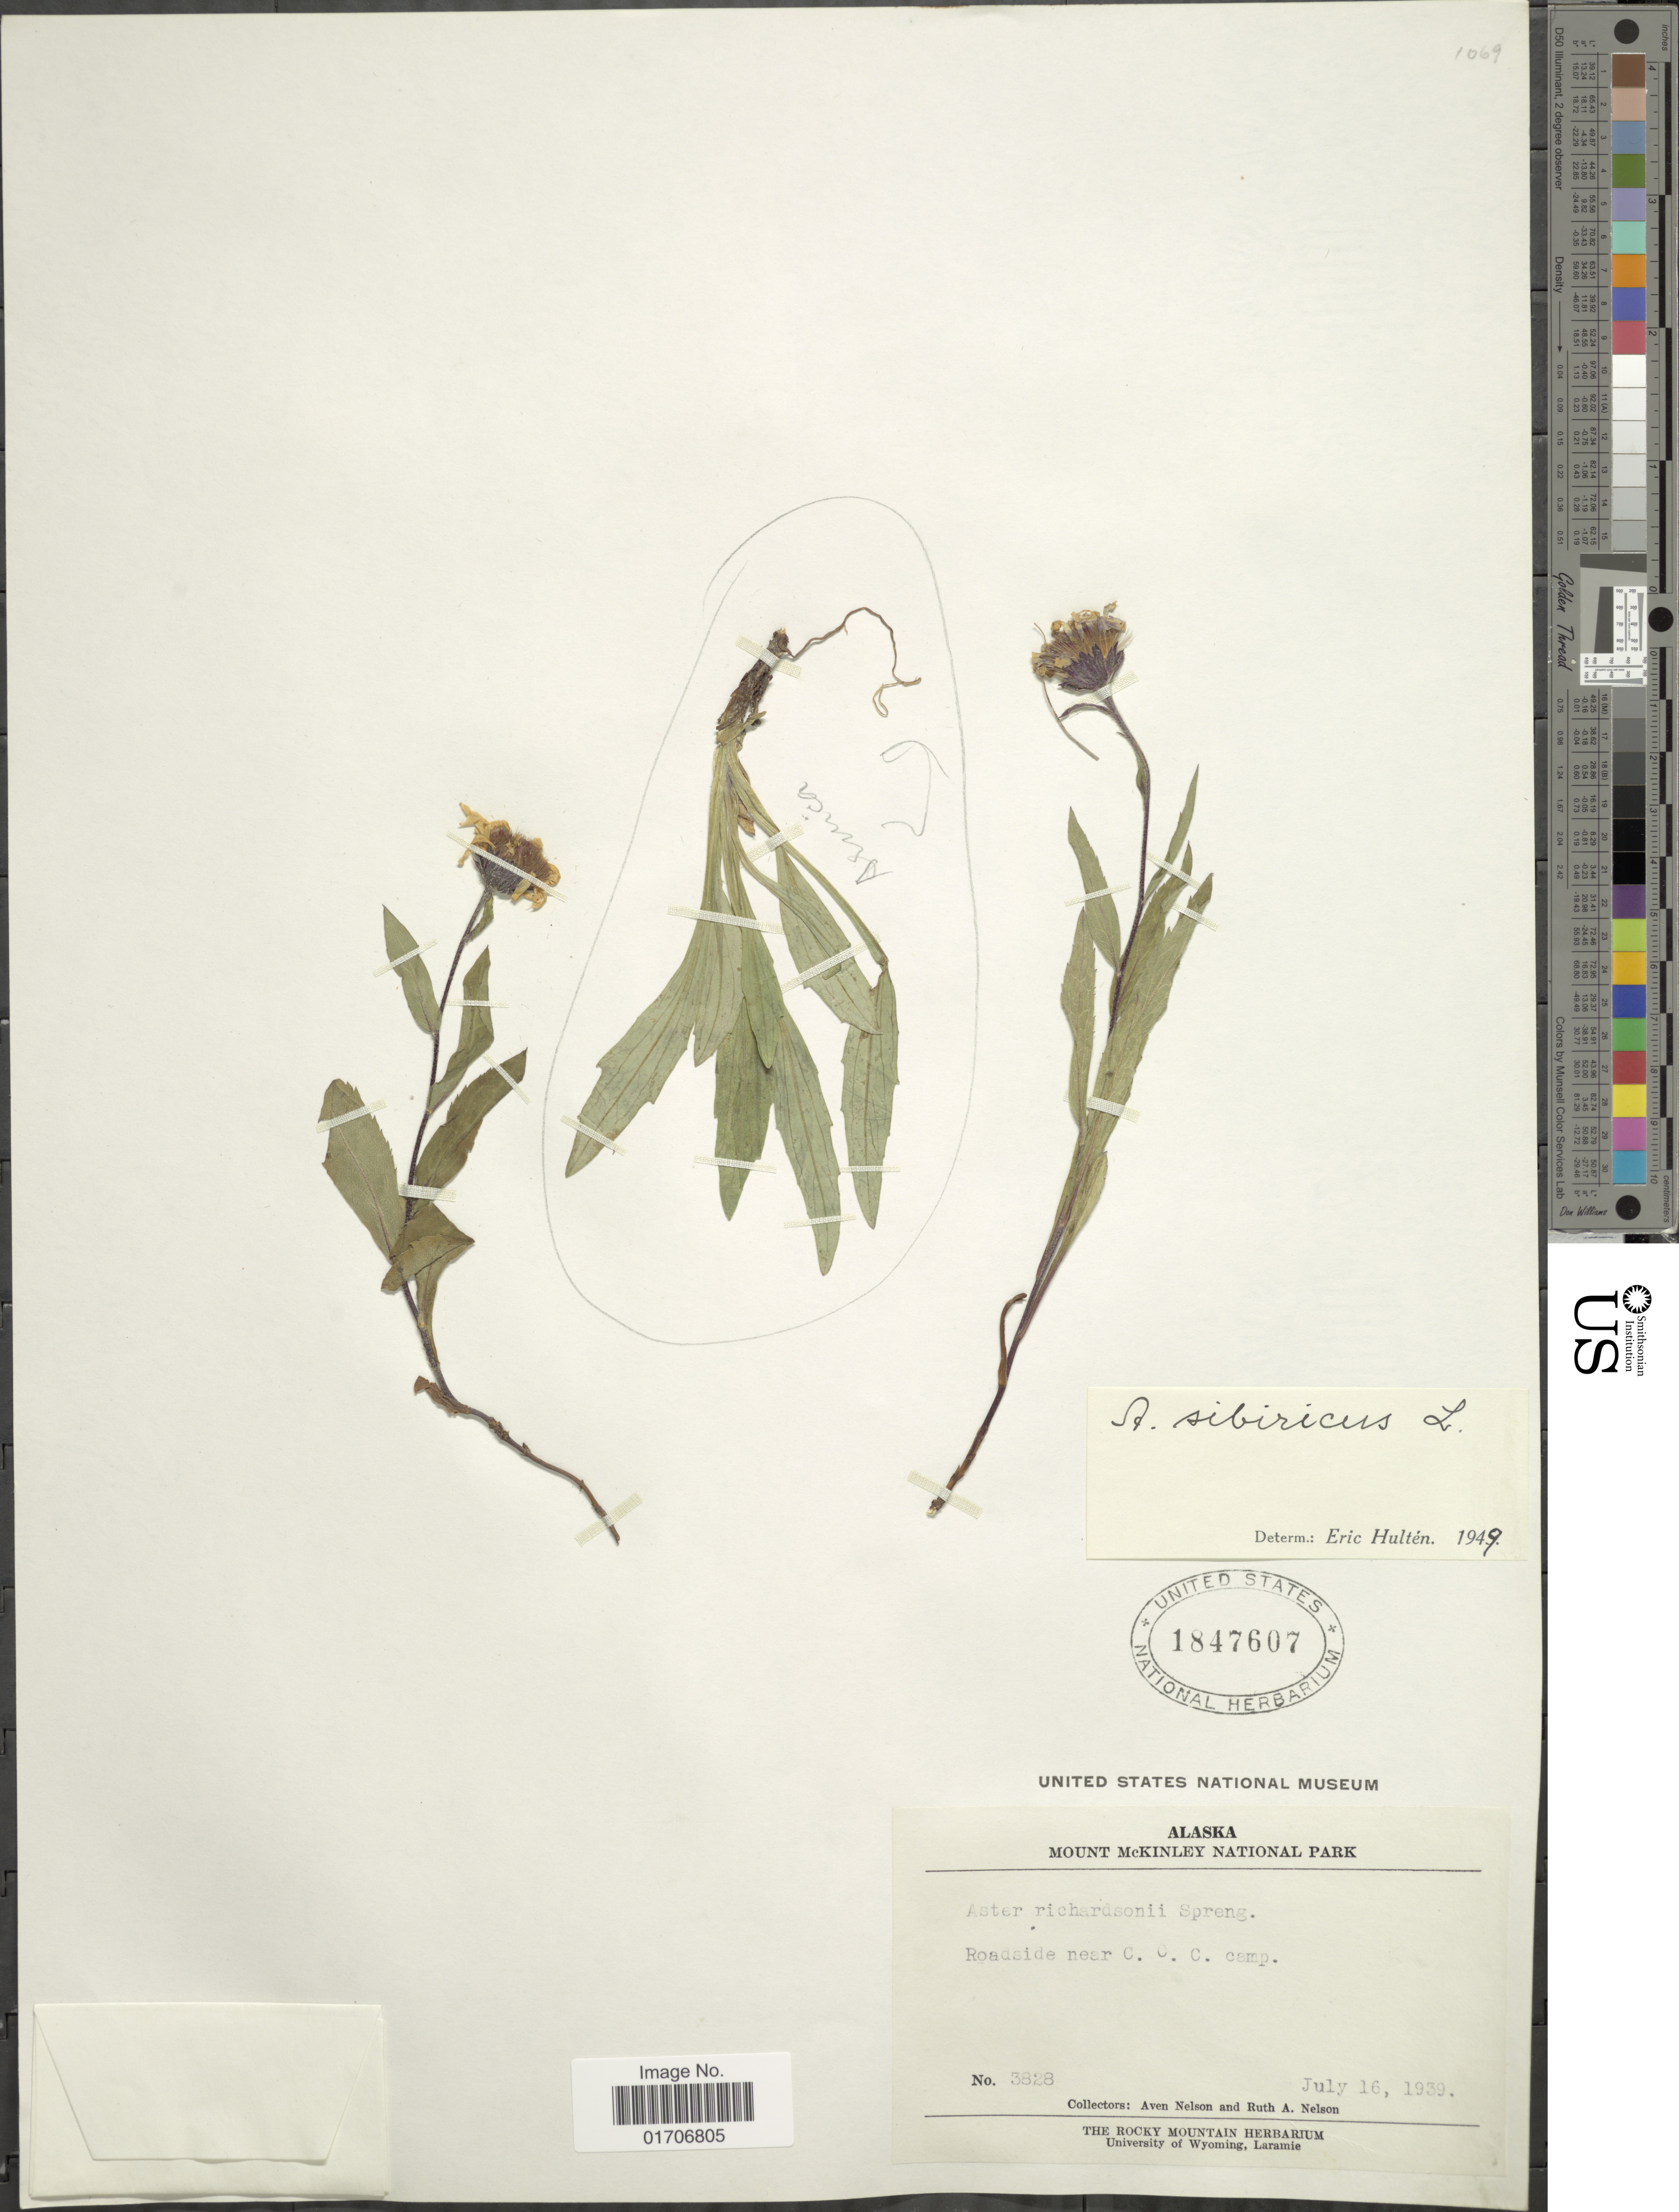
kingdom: Plantae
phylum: Tracheophyta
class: Magnoliopsida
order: Asterales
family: Asteraceae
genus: Eurybia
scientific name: Eurybia sibirica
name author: (L.) G.L. Nesom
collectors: A. Nelson & R. A. Nelson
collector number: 3828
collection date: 1939-07-16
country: United States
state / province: Alaska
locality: Mount McKinley National Park. Roadside near C.C.C. camp.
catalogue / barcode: US 1847607